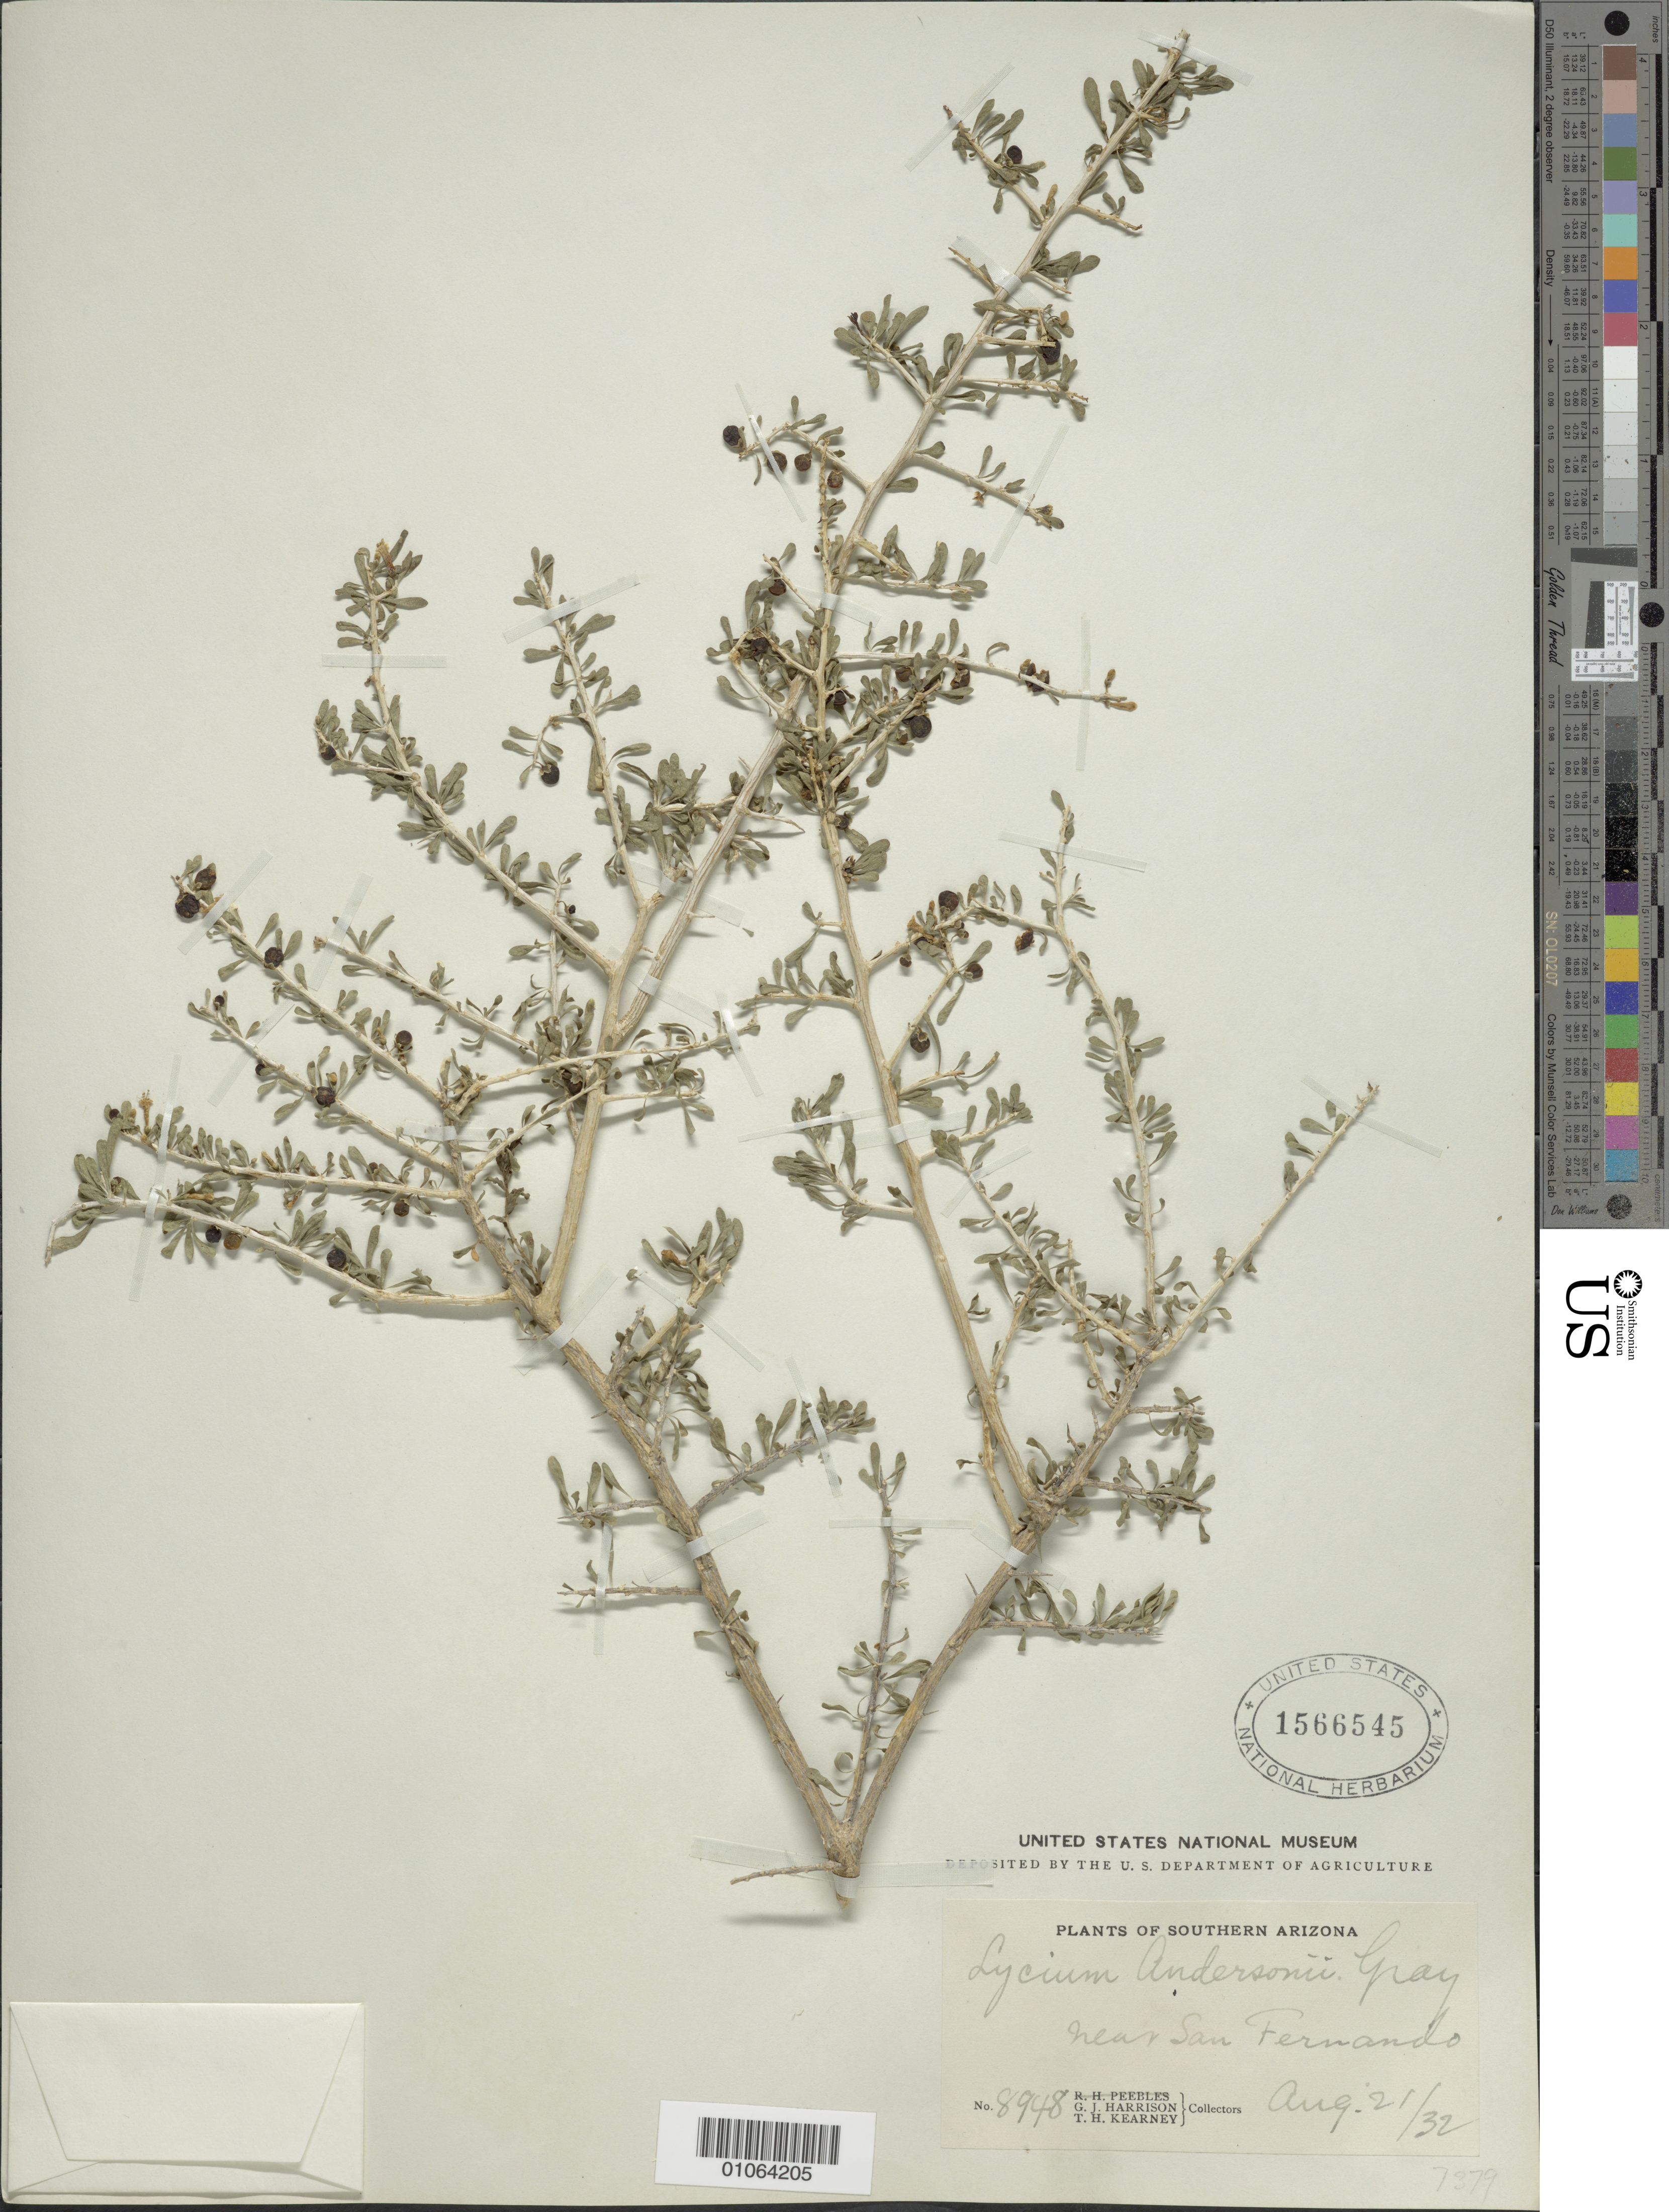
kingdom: Plantae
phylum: Tracheophyta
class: Magnoliopsida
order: Solanales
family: Solanaceae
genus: Lycium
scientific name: Lycium andersonii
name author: A. Gray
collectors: G. J. Harrison & T. H. Kearney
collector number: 8948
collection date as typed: Transcribed d/m/y: 21/8/32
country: United States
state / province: Arizona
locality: Southern Arizona. Near San Fernando.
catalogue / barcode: US 1566545